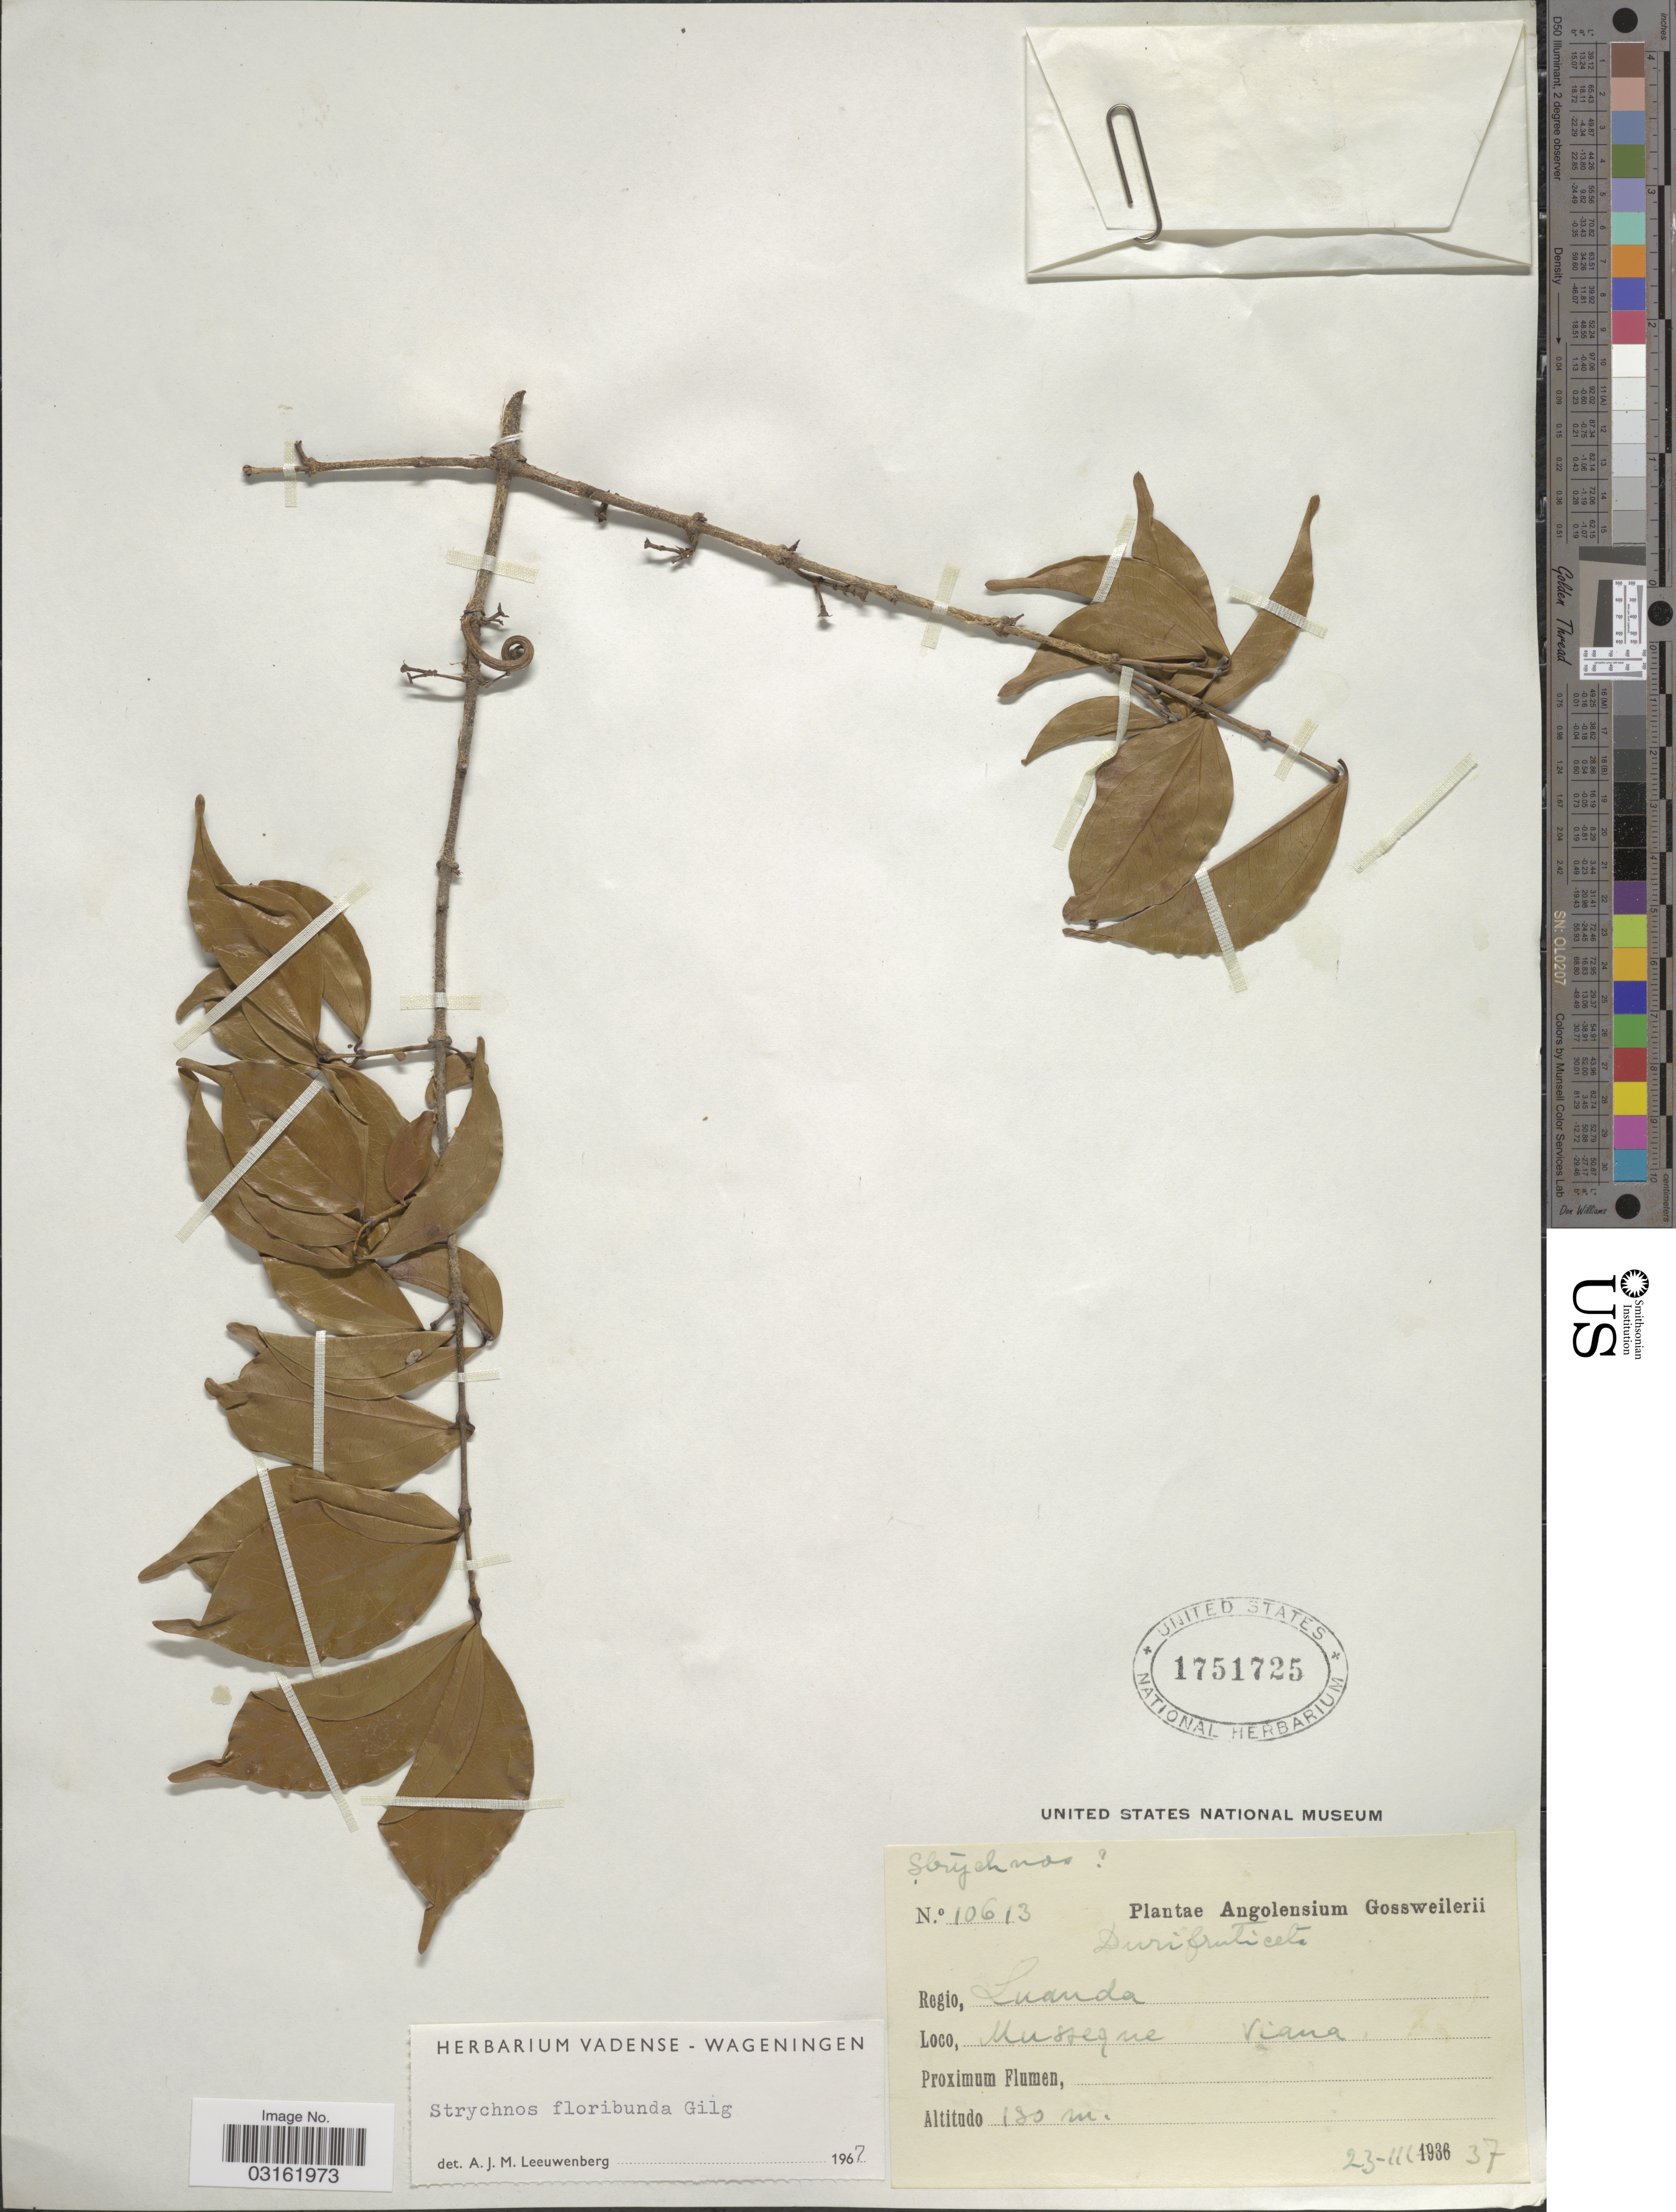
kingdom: Plantae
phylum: Tracheophyta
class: Magnoliopsida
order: Gentianales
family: Loganiaceae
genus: Strychnos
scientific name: Strychnos floribunda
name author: Gilg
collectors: -. Gossweiler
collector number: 10613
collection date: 1937-03-23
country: Angola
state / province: Luanda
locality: Regio, Luanda. Musseque Viana.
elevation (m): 130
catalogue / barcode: US 1751725